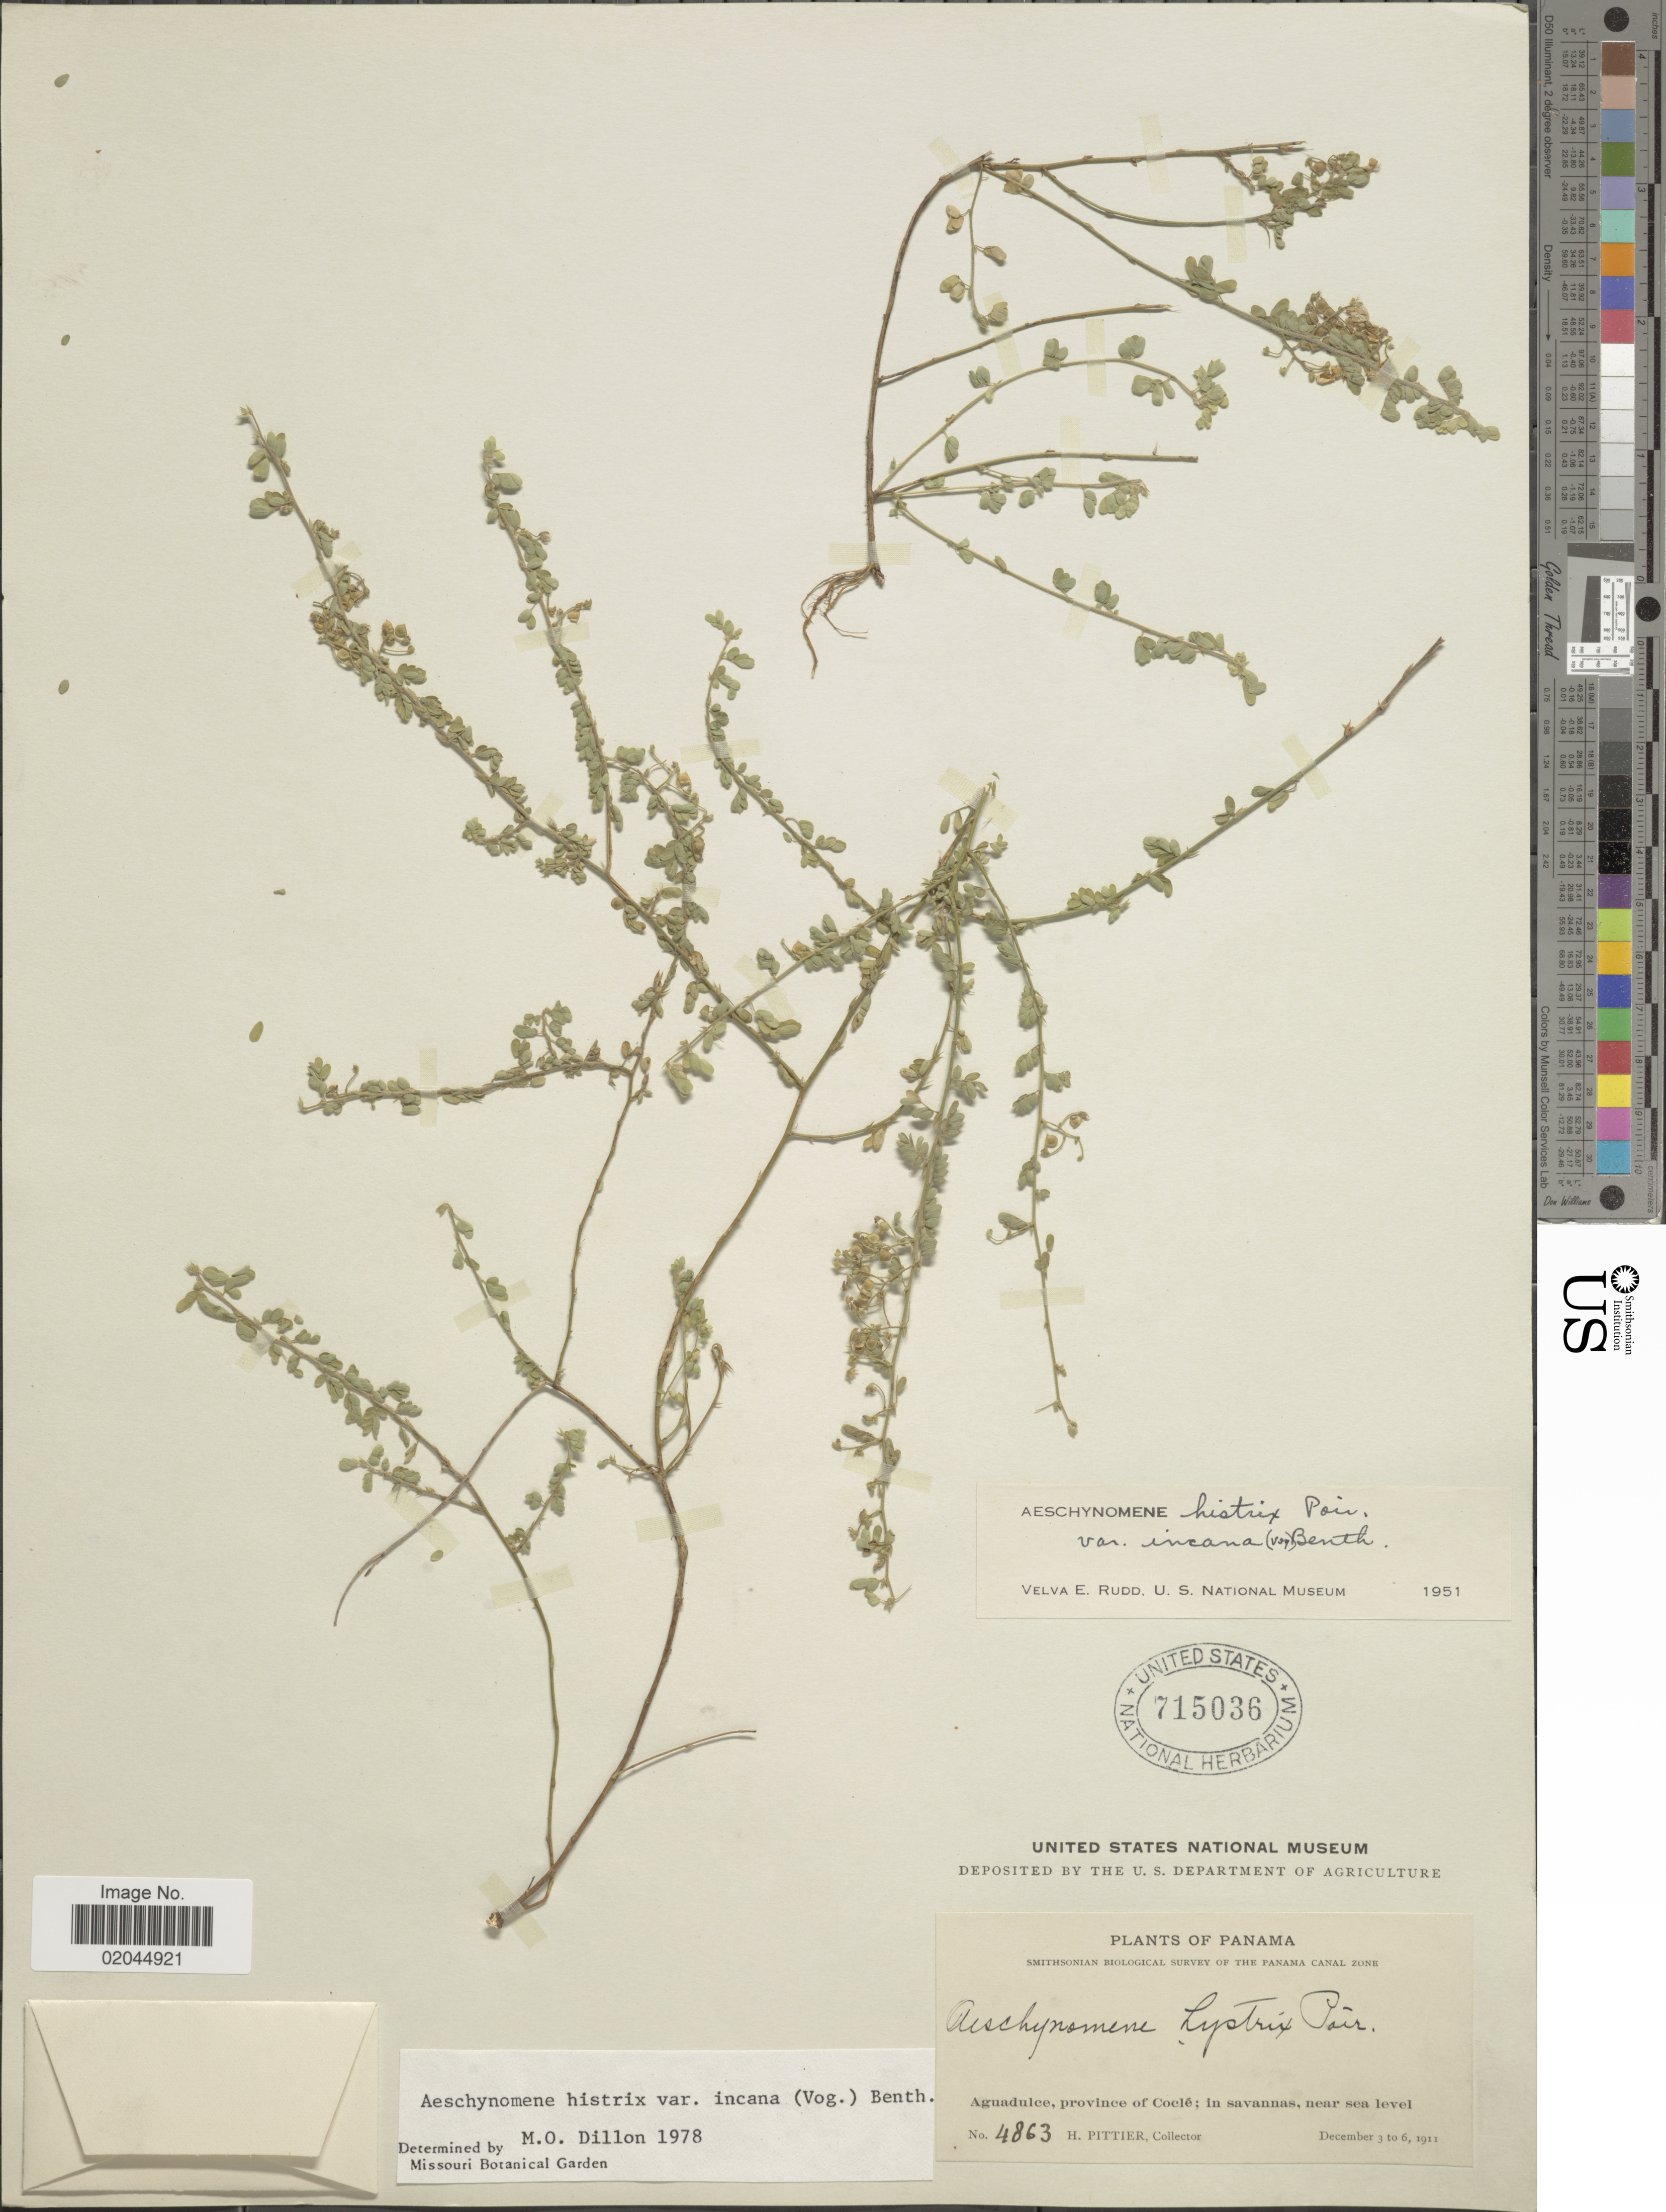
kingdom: Plantae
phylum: Tracheophyta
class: Magnoliopsida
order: Fabales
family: Fabaceae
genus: Aeschynomene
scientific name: Aeschynomene histrix var. incana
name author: Benth.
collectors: H. F. Pittier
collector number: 4863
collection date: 1911-12-03/1911-12-06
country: Panama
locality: Aguadulce, province of Cocle, in savanna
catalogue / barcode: US 715036